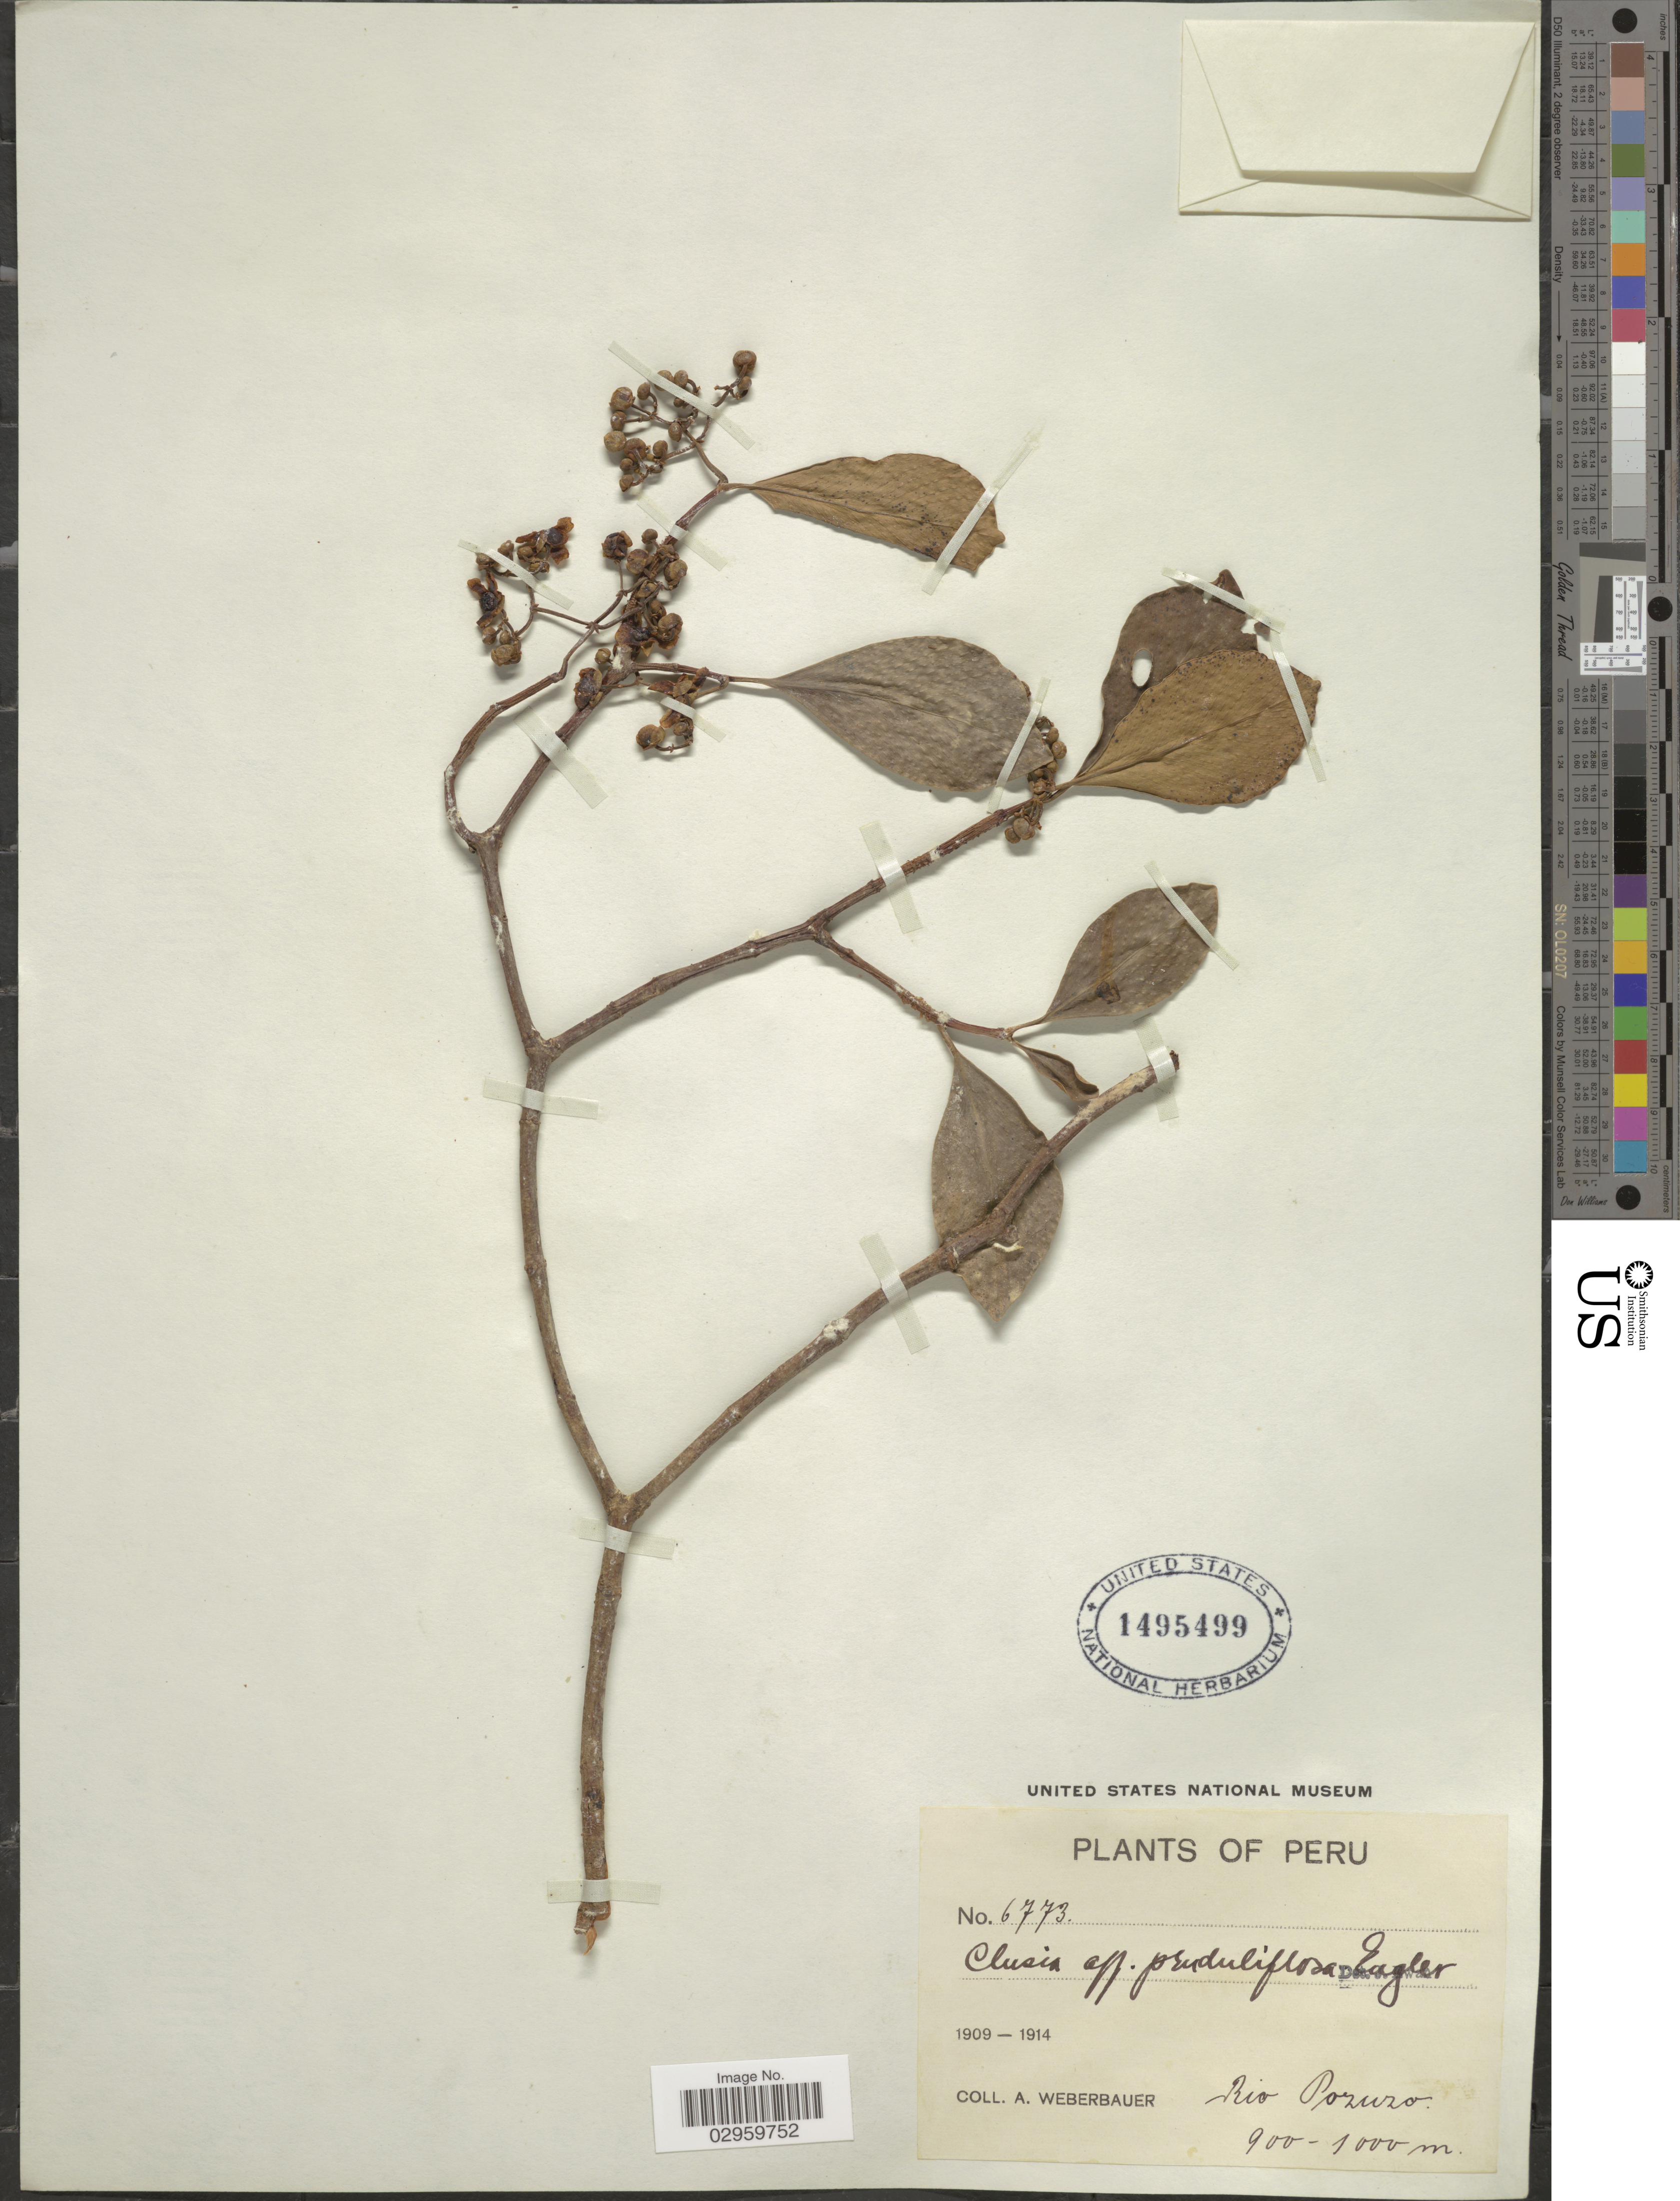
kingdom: Plantae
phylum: Tracheophyta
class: Magnoliopsida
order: Malpighiales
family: Clusiaceae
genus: Clusia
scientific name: Clusia penduliflora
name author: Engl.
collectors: A. Weberbauer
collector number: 6773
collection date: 1909/1914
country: Peru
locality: Rio Pozuzo.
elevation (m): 900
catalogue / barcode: US 1495499